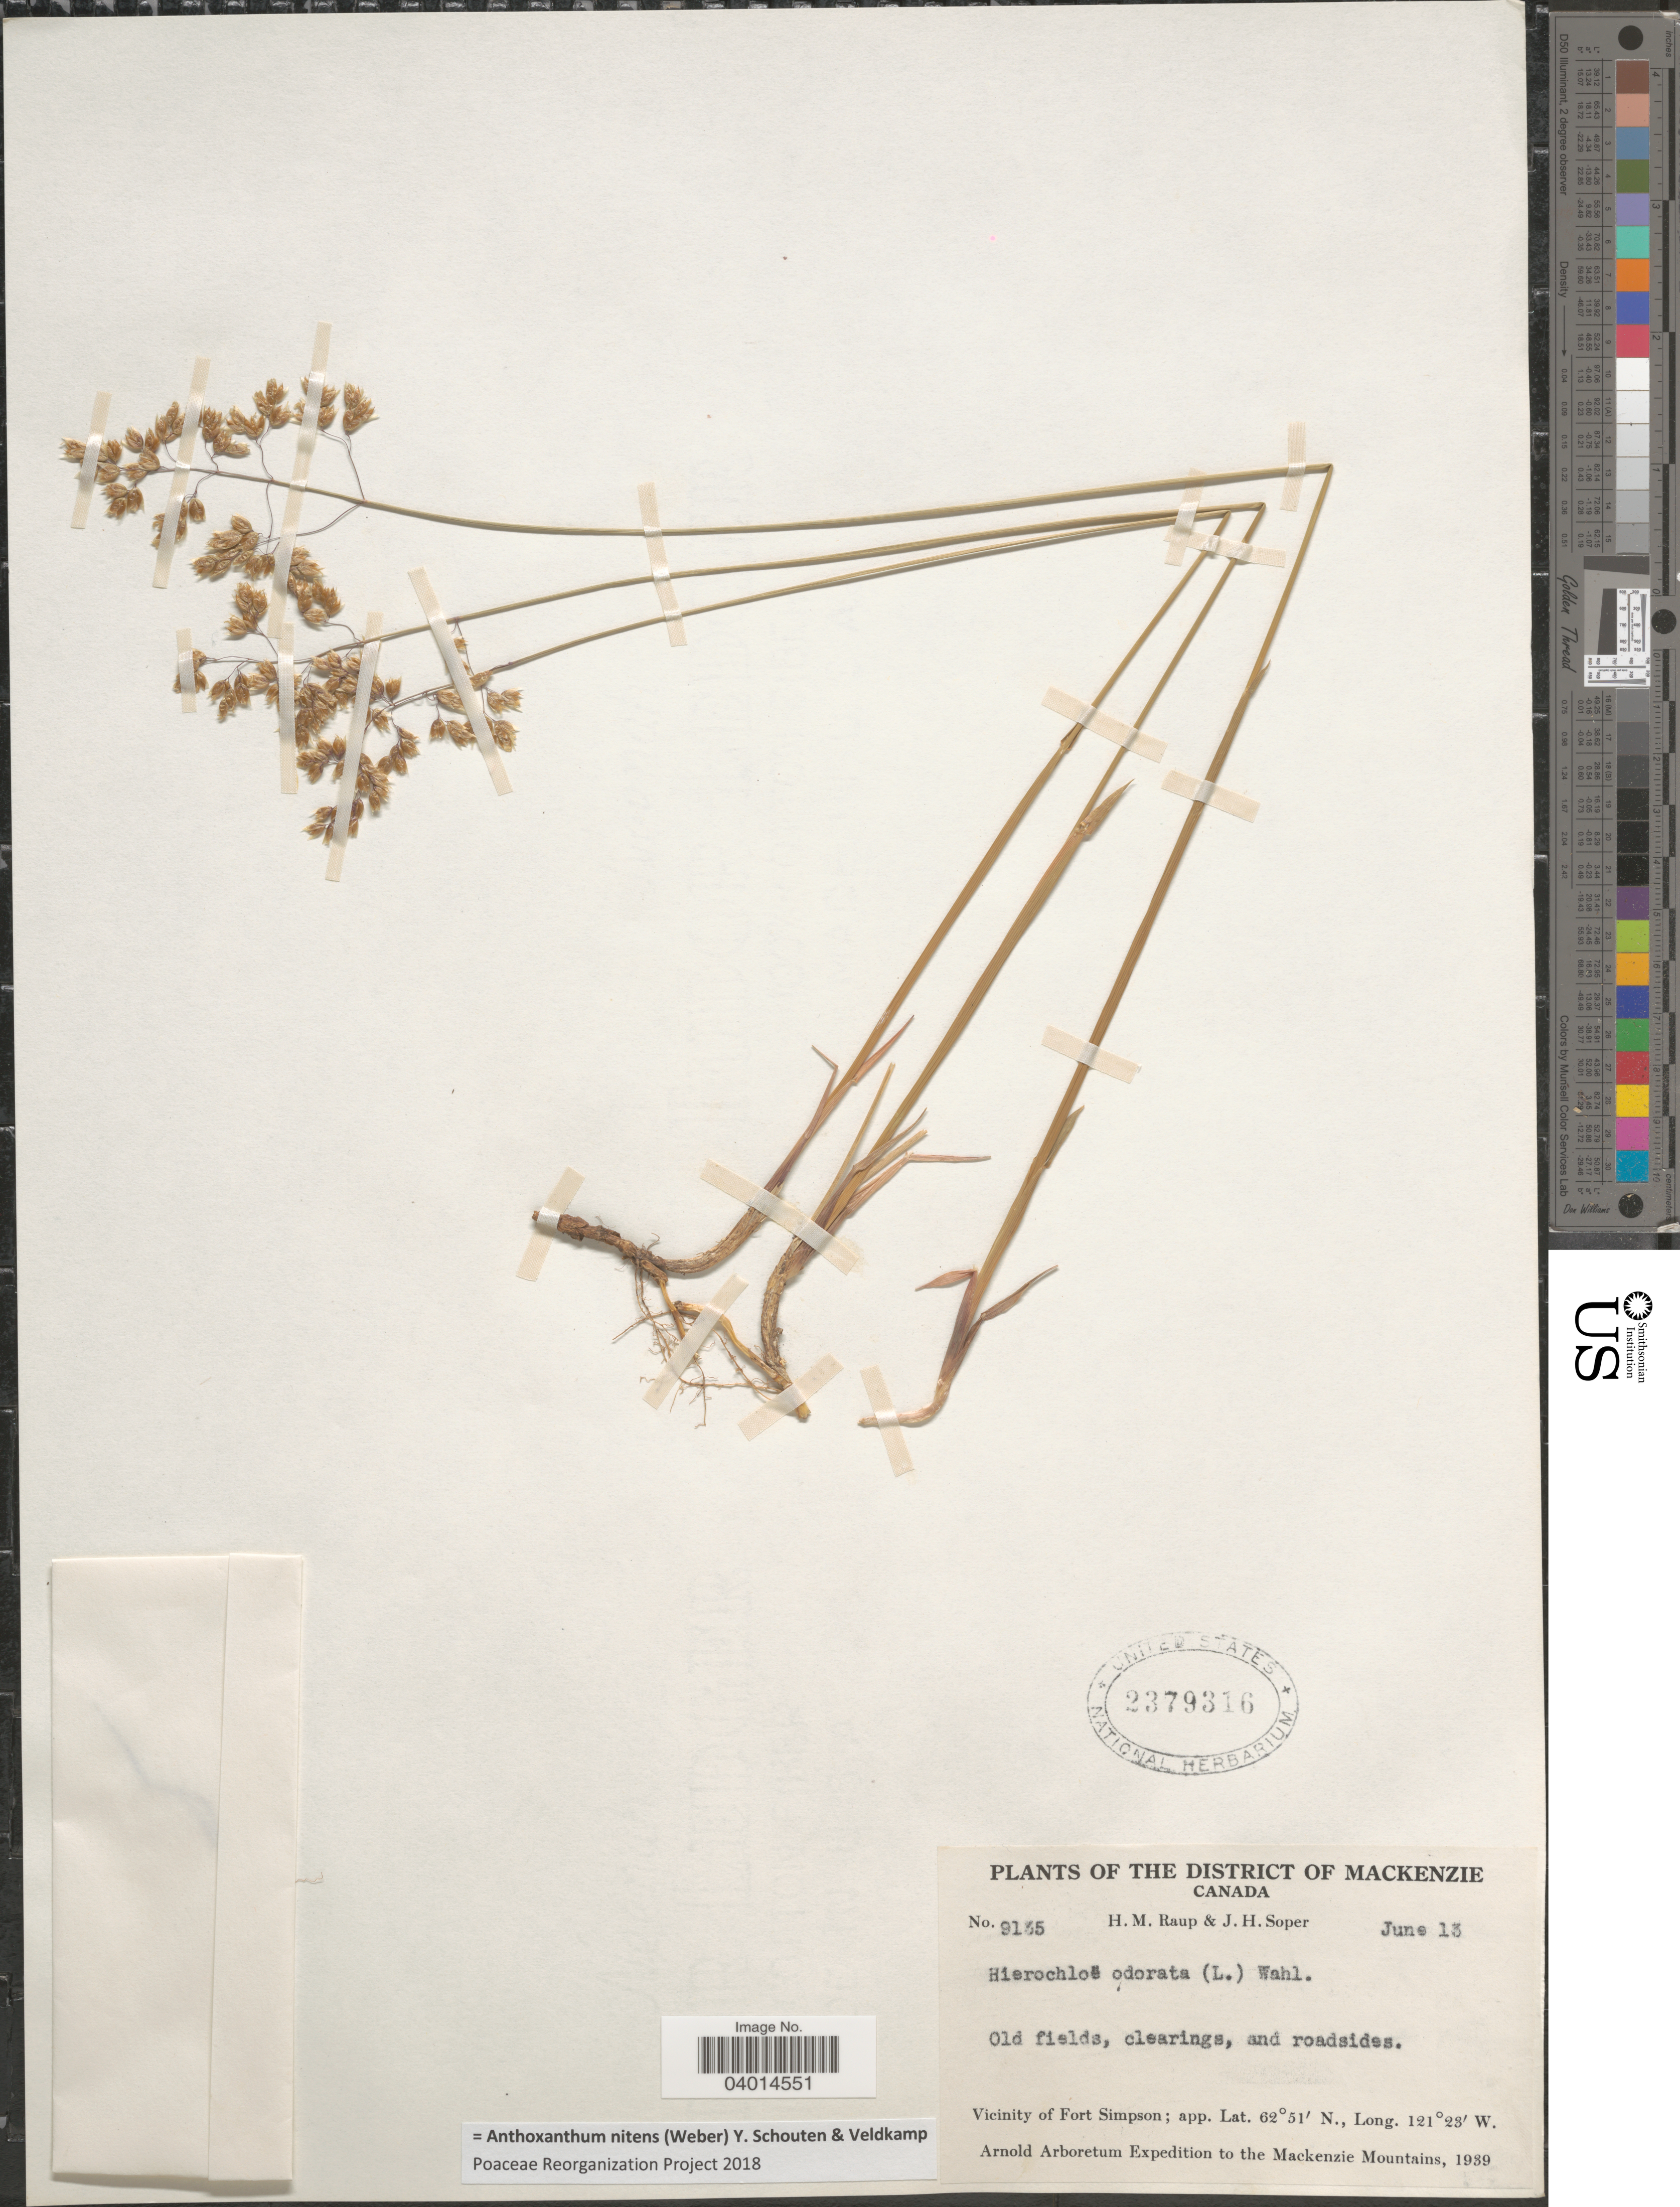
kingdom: Plantae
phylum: Tracheophyta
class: Liliopsida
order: Poales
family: Poaceae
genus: Anthoxanthum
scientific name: Anthoxanthum nitens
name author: (G.H. Weber) R.T.A. Schouten & Veldkamp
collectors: H. Raup & J. H. Soper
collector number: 9135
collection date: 1939-06-13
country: Canada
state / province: Alberta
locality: The District of Mackenzie. Vicinity of Fort Simpson. The Mackenzie Mountains.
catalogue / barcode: US 2379316